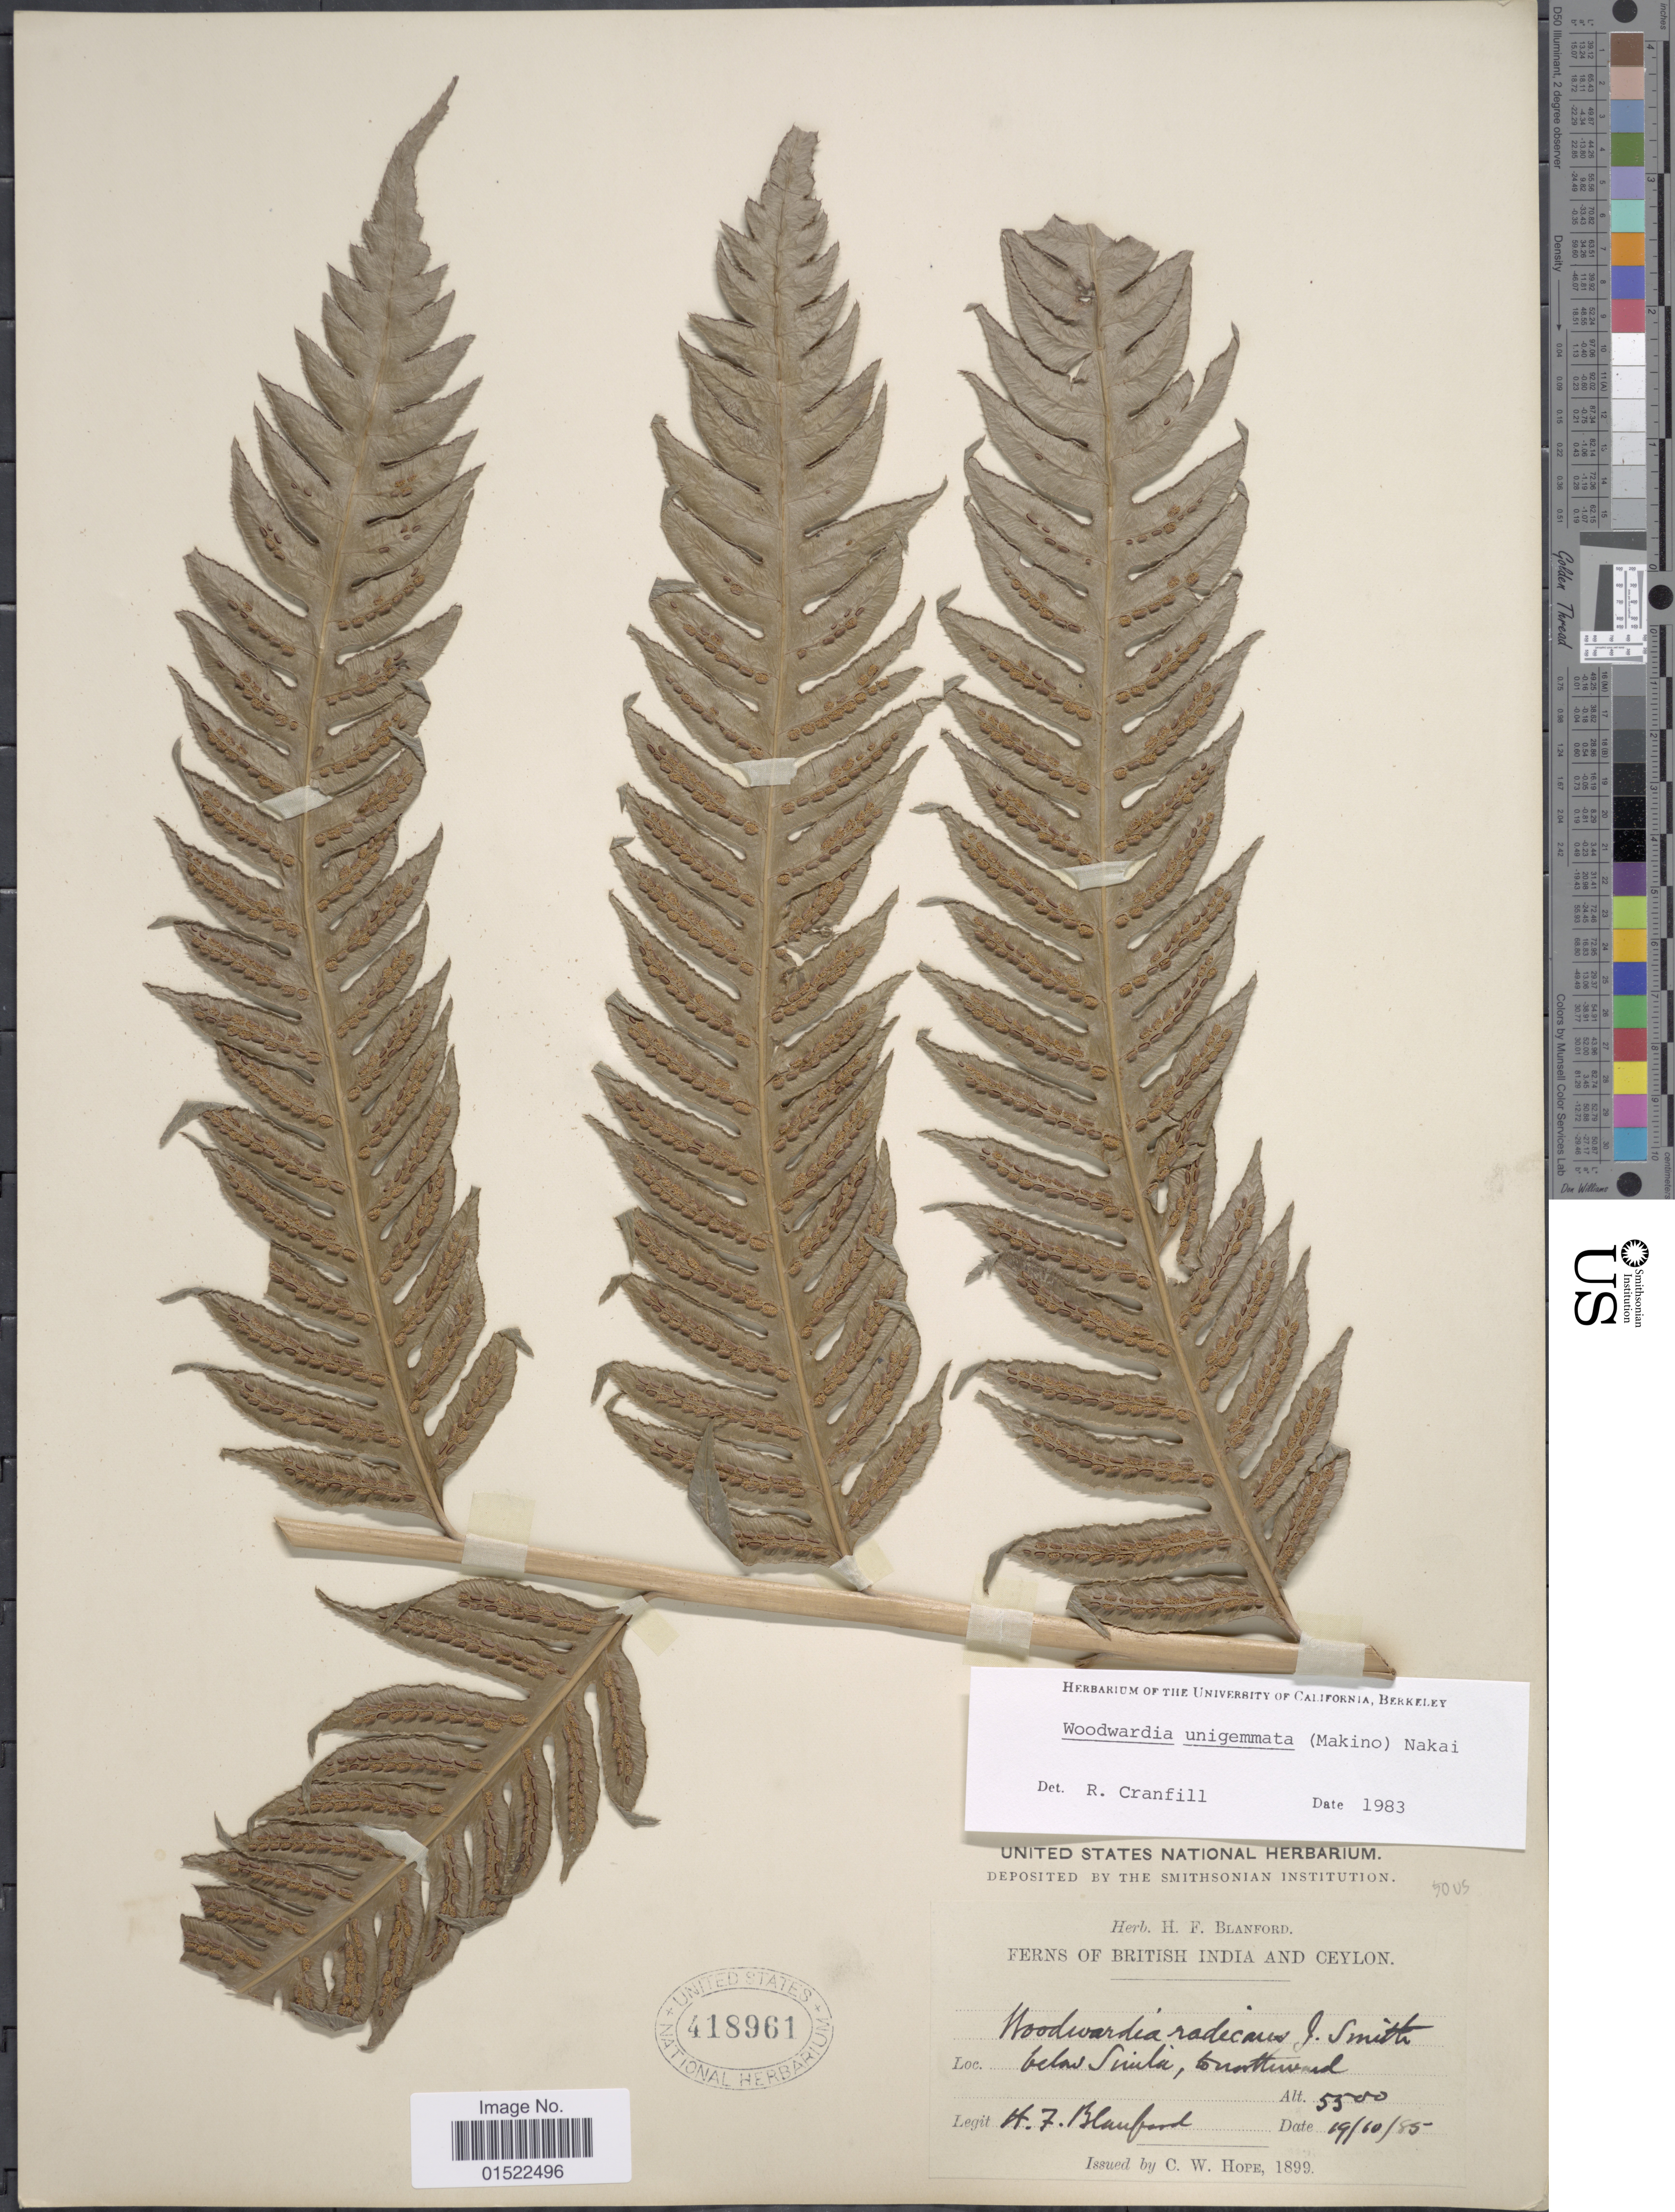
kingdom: Plantae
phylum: Tracheophyta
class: Polypodiopsida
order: Polypodiales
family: Blechnaceae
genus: Woodwardia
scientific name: Woodwardia unigemmata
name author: (Makino) Nakai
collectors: H. Blanford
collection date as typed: Transcribed d/m/y: 19/10/85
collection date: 1885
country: India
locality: British India and Ceylon. Below Simla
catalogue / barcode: US 418961